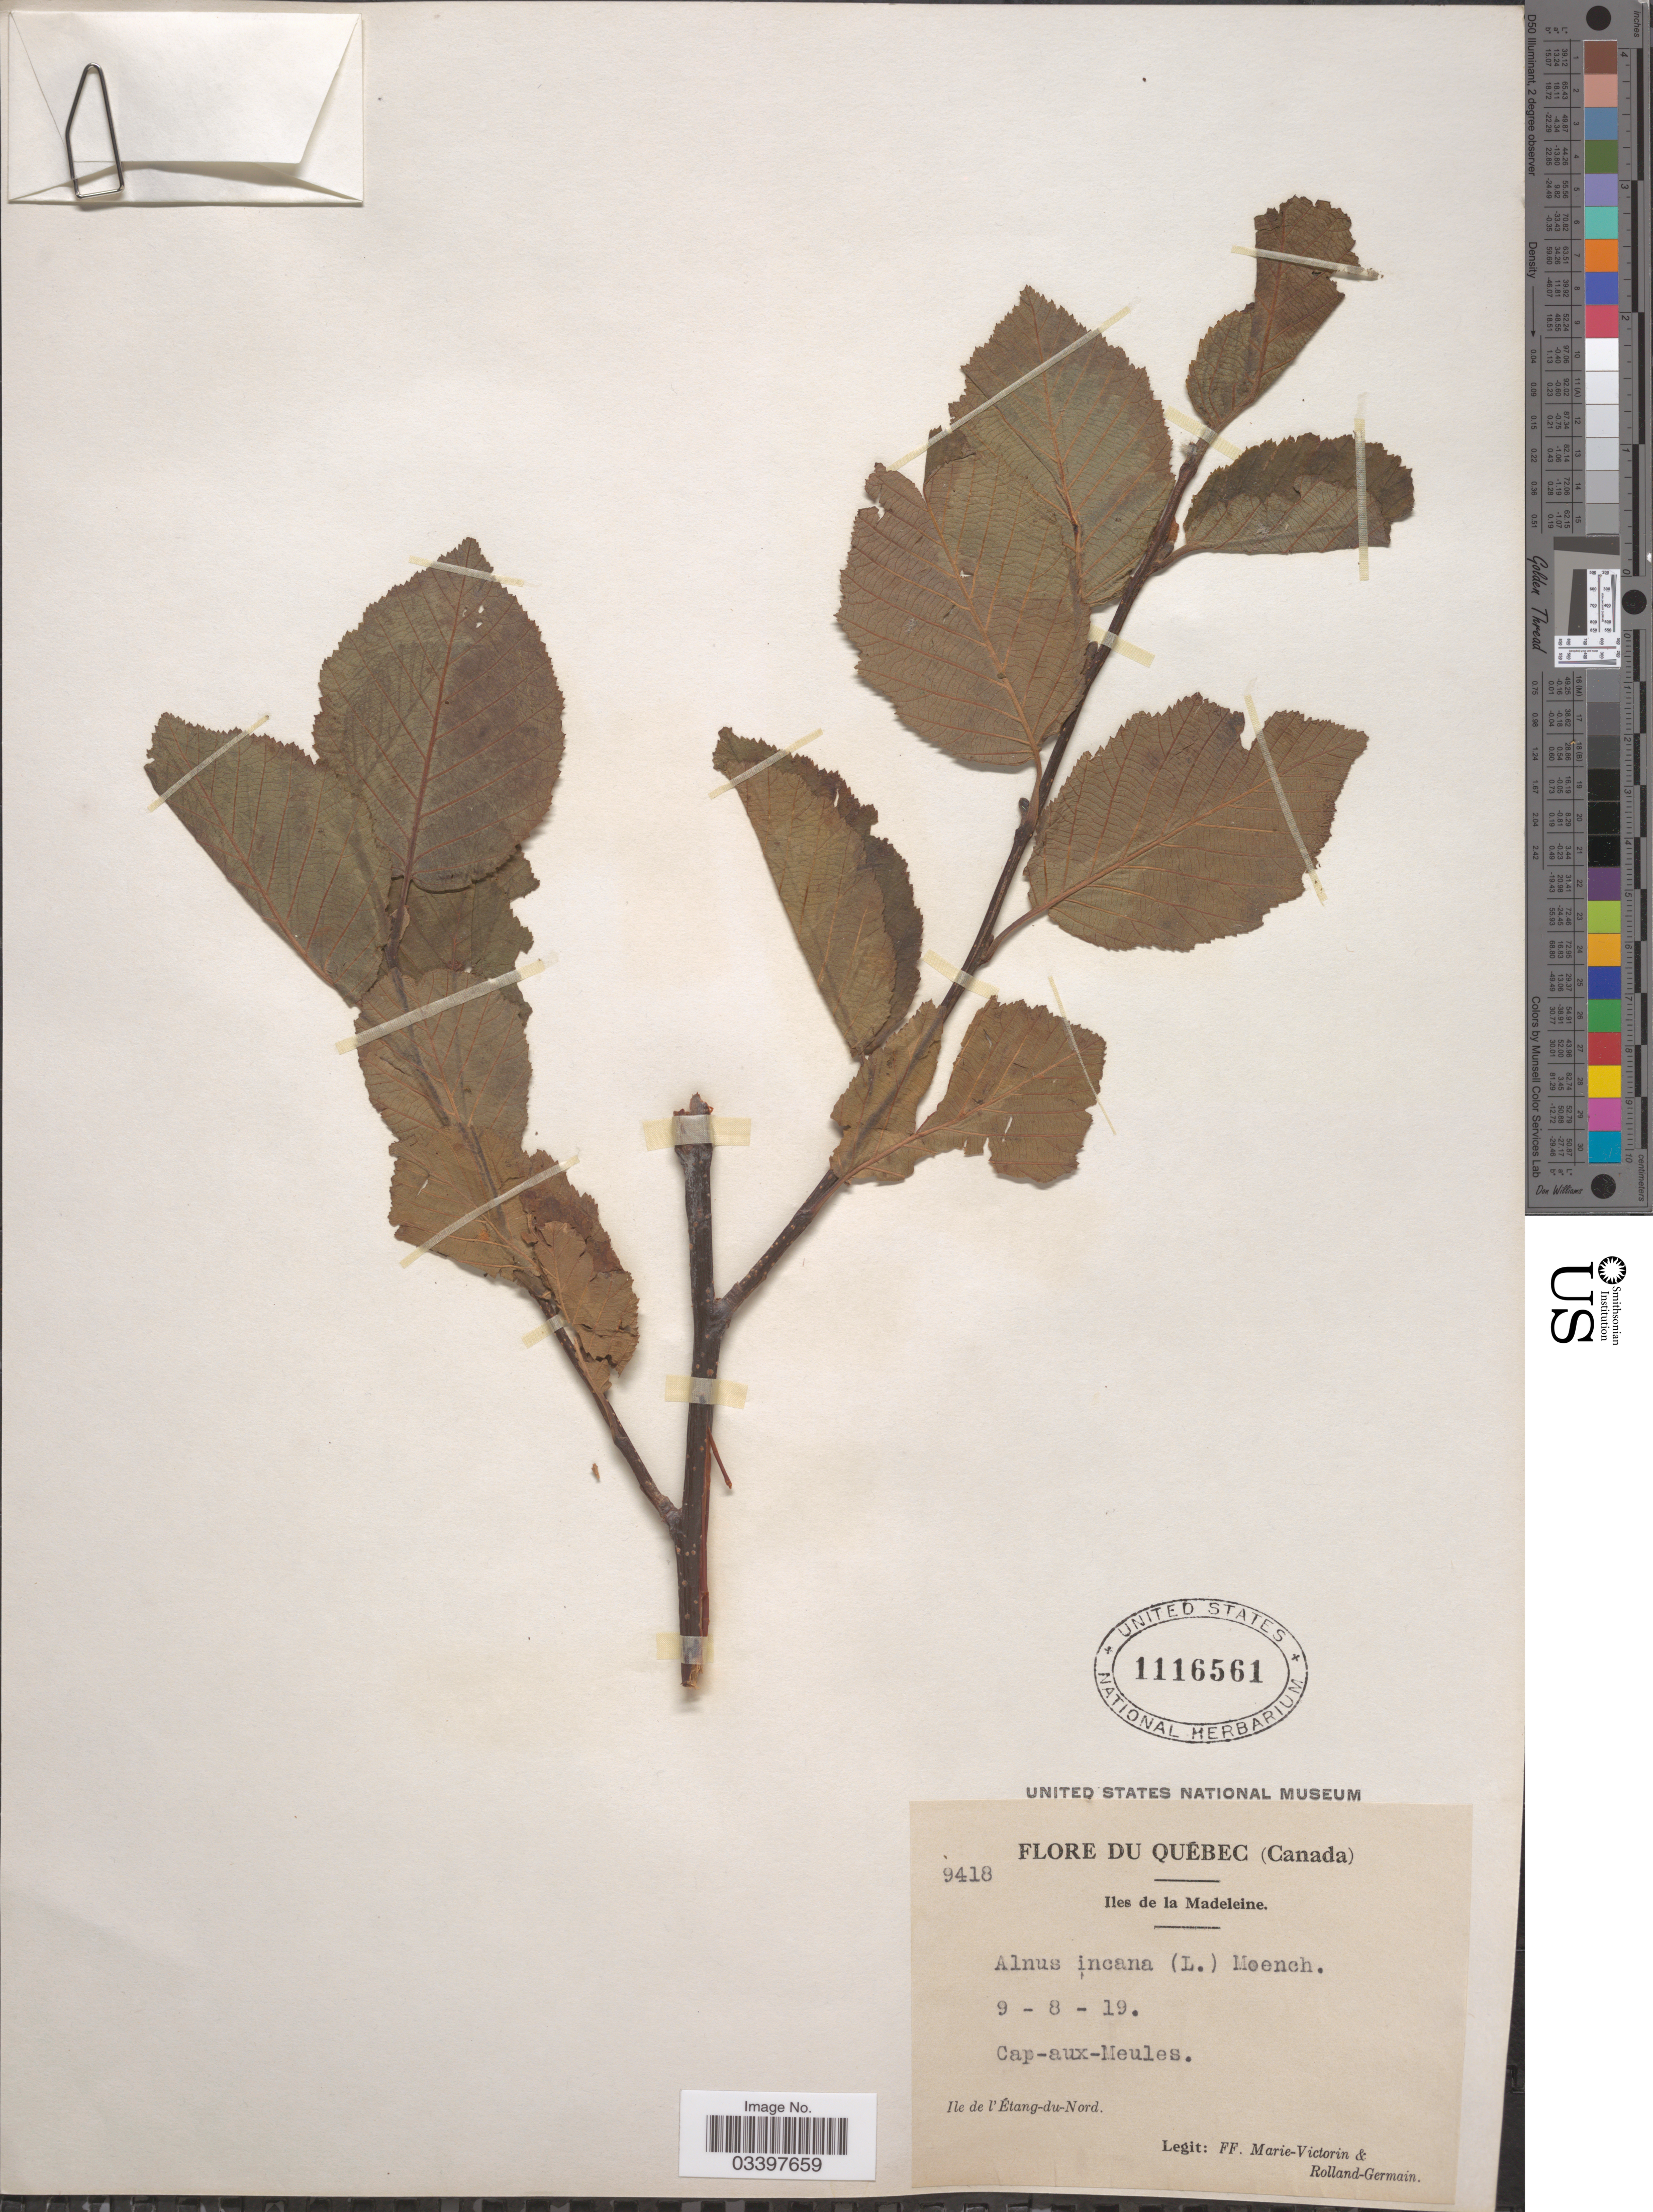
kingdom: Plantae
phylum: Tracheophyta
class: Magnoliopsida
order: Fagales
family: Betulaceae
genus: Alnus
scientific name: Alnus incana subsp. rugosa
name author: (Du Roi) R.T. Clausen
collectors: F. Marie-Victorin & Rolland-Germain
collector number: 9418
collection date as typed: Transcribed d/m/y: 9/8/19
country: Canada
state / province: Quebec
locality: Iles de la Madeleine. Cap-aux-Meules. Ile de l' Étang-du-Nord.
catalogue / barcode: US 1116561